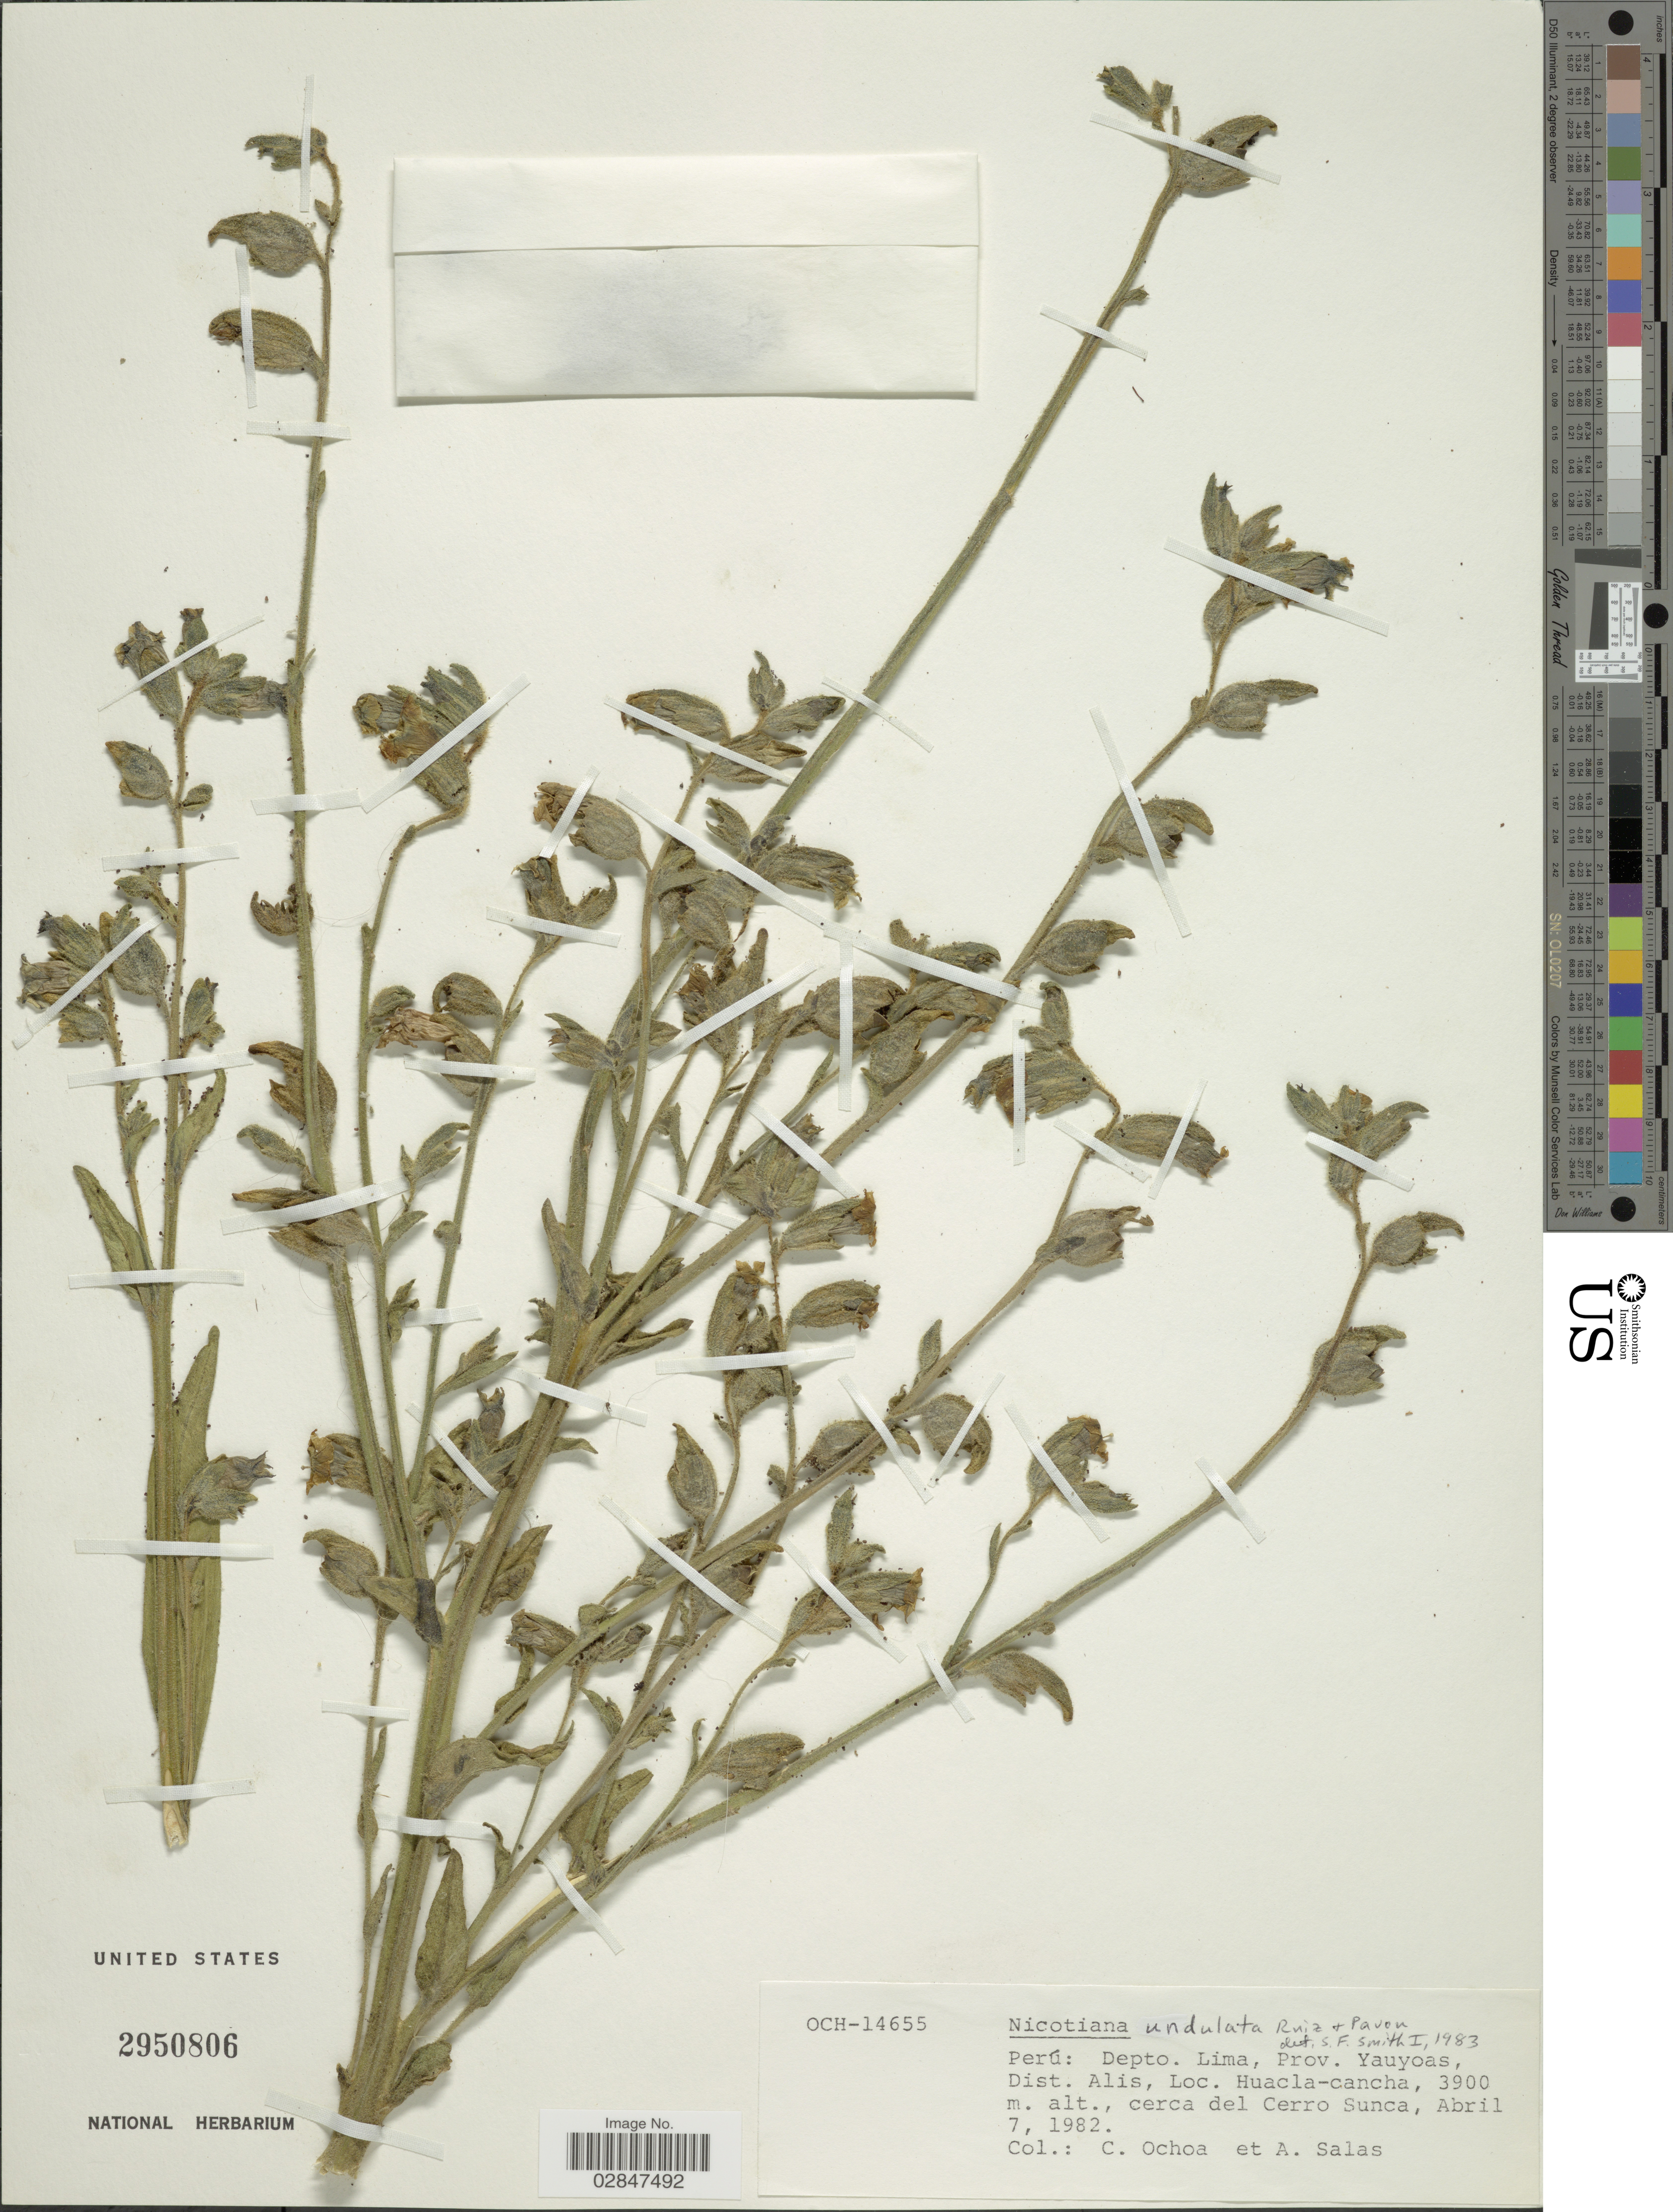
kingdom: Plantae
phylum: Tracheophyta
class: Magnoliopsida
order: Solanales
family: Solanaceae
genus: Nicotiana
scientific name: Nicotiana undulata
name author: Ruiz & Pav.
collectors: C. Ochoa & A. Salas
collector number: OCH-14655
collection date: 1982-04-07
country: Peru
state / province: Lima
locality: Perú: Depto. Lima, Prov. Yauyoas, Dist. Alis, Huacla-Cancha, cerca del Cerro Sunca.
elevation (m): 3900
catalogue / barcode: US 2950806